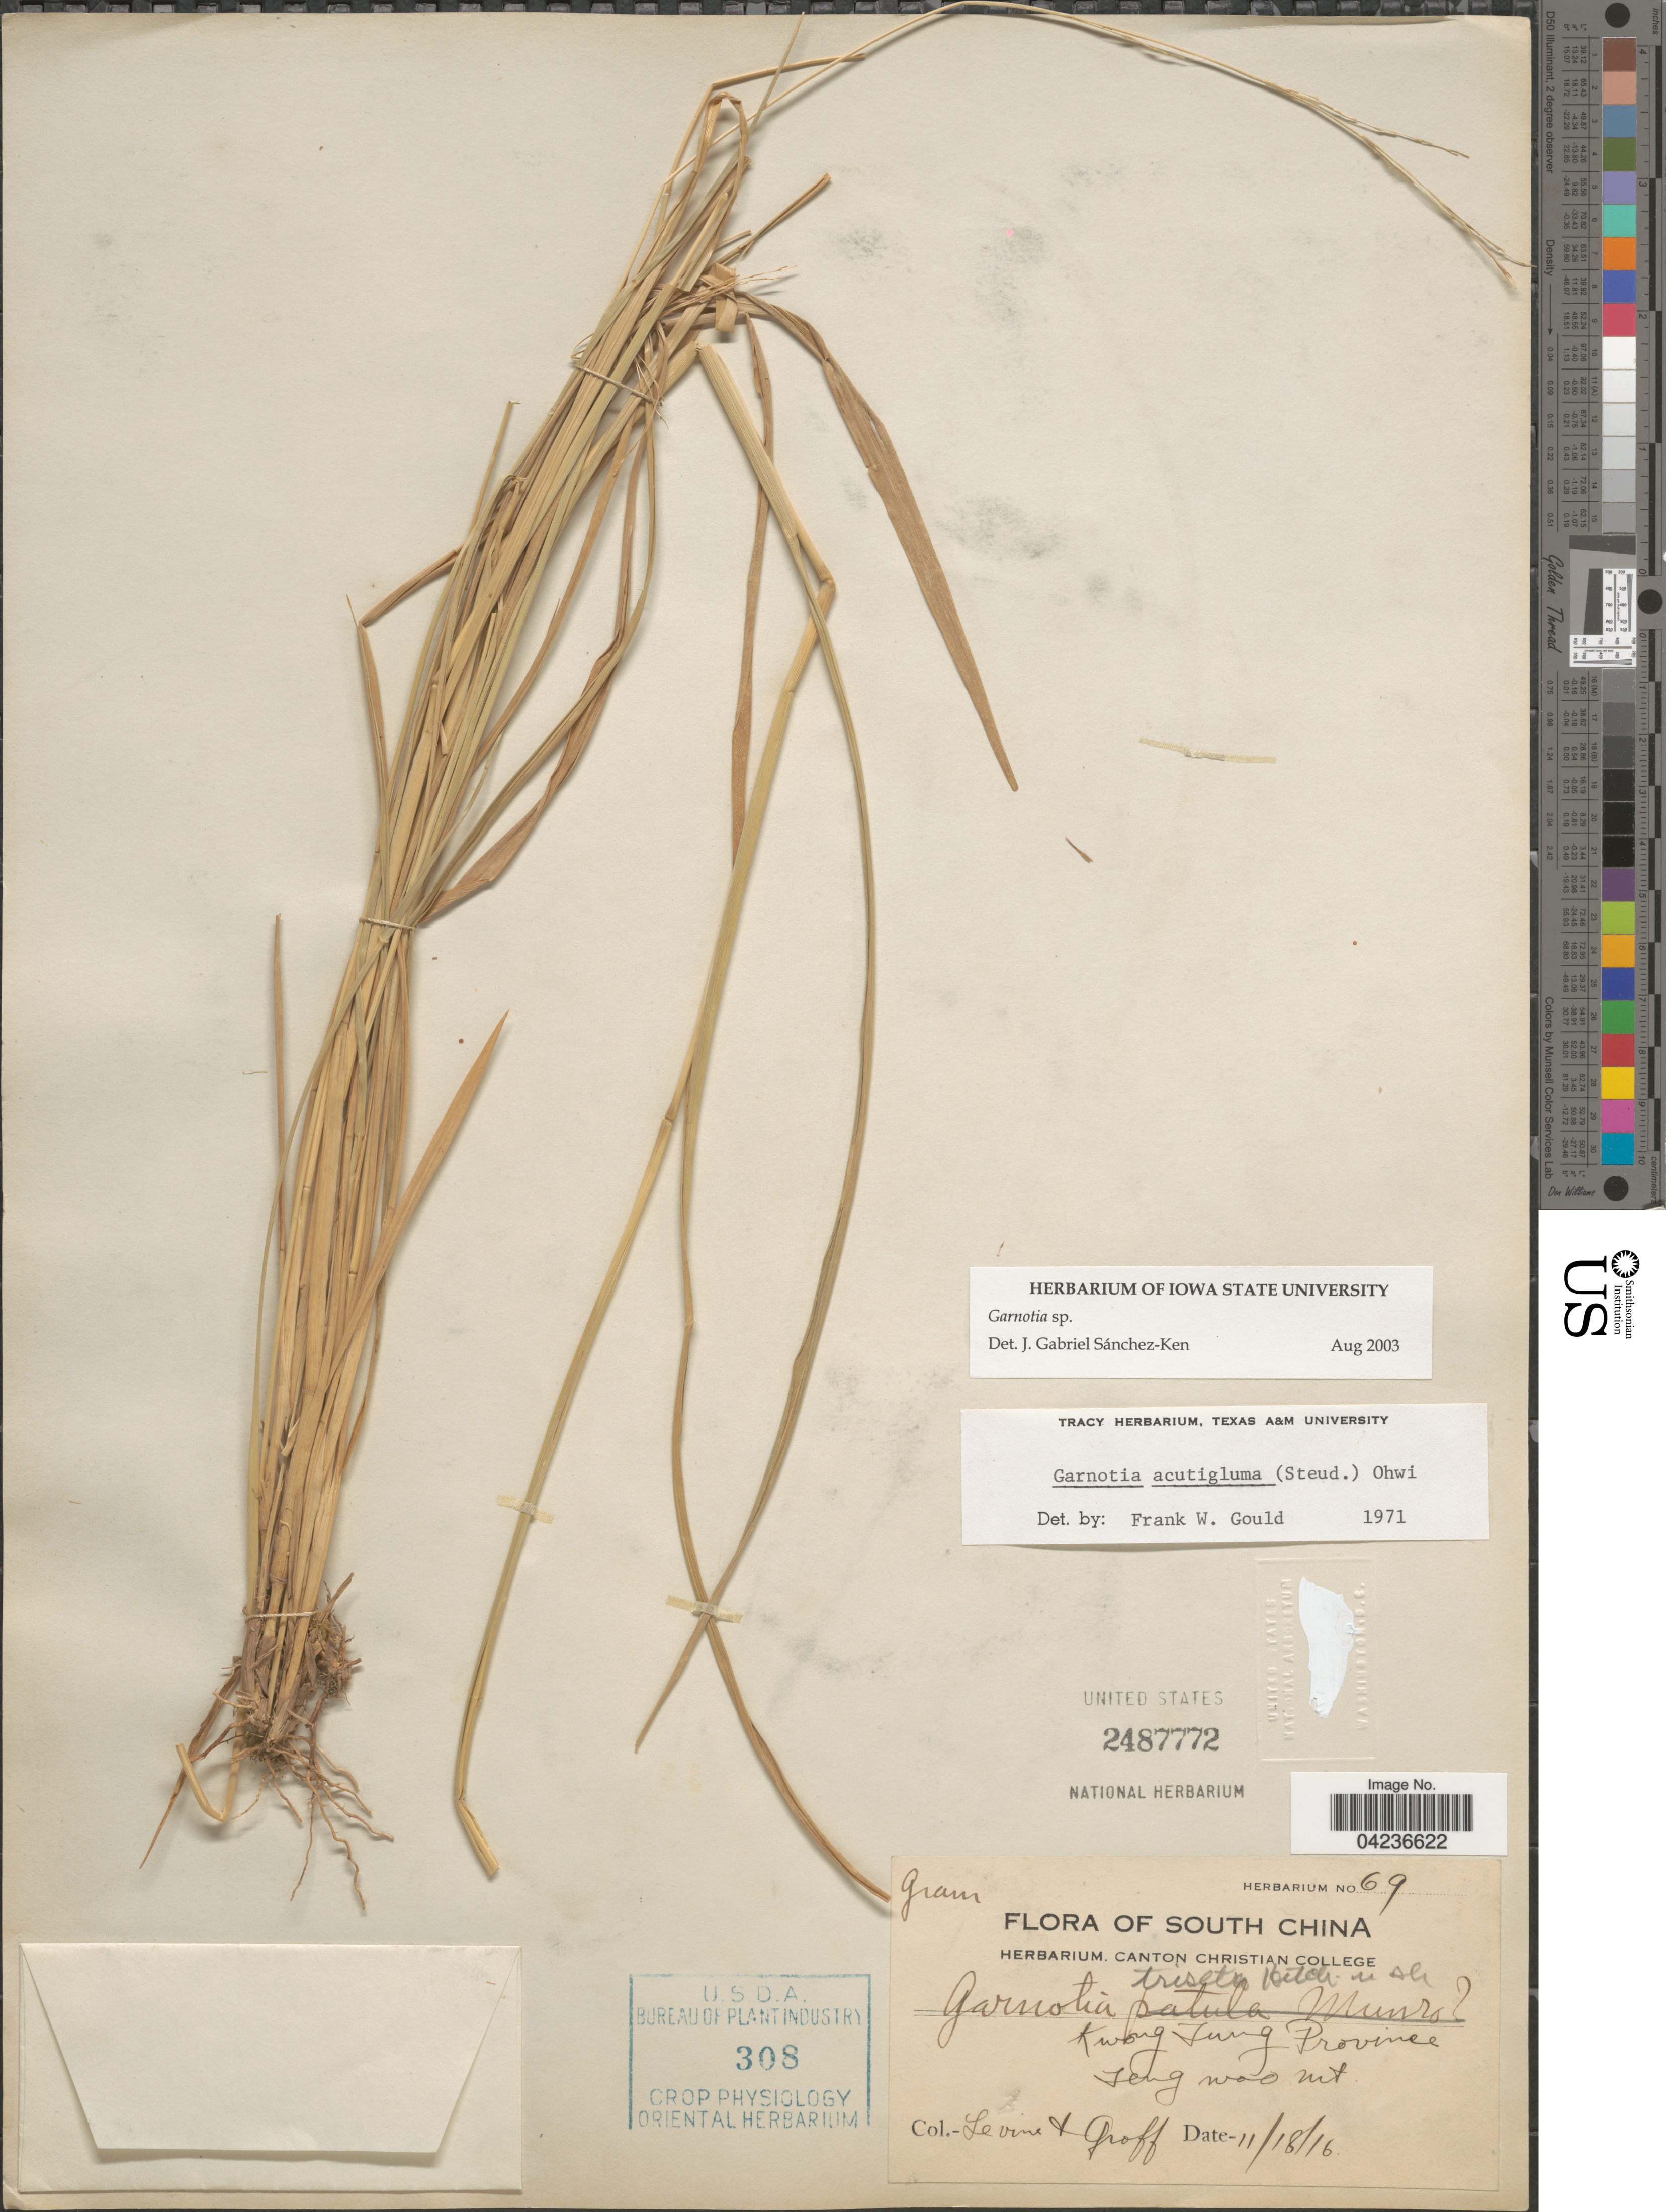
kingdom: Plantae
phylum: Tracheophyta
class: Liliopsida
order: Poales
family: Poaceae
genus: Garnotia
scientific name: Garnotia sp.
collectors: -. Levine & -- Groff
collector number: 69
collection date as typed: Transcribed d/m/y: 18/11/16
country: China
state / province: Guangdong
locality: Kwong Tung Province. Teng Woo Mt.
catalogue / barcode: US 2487772